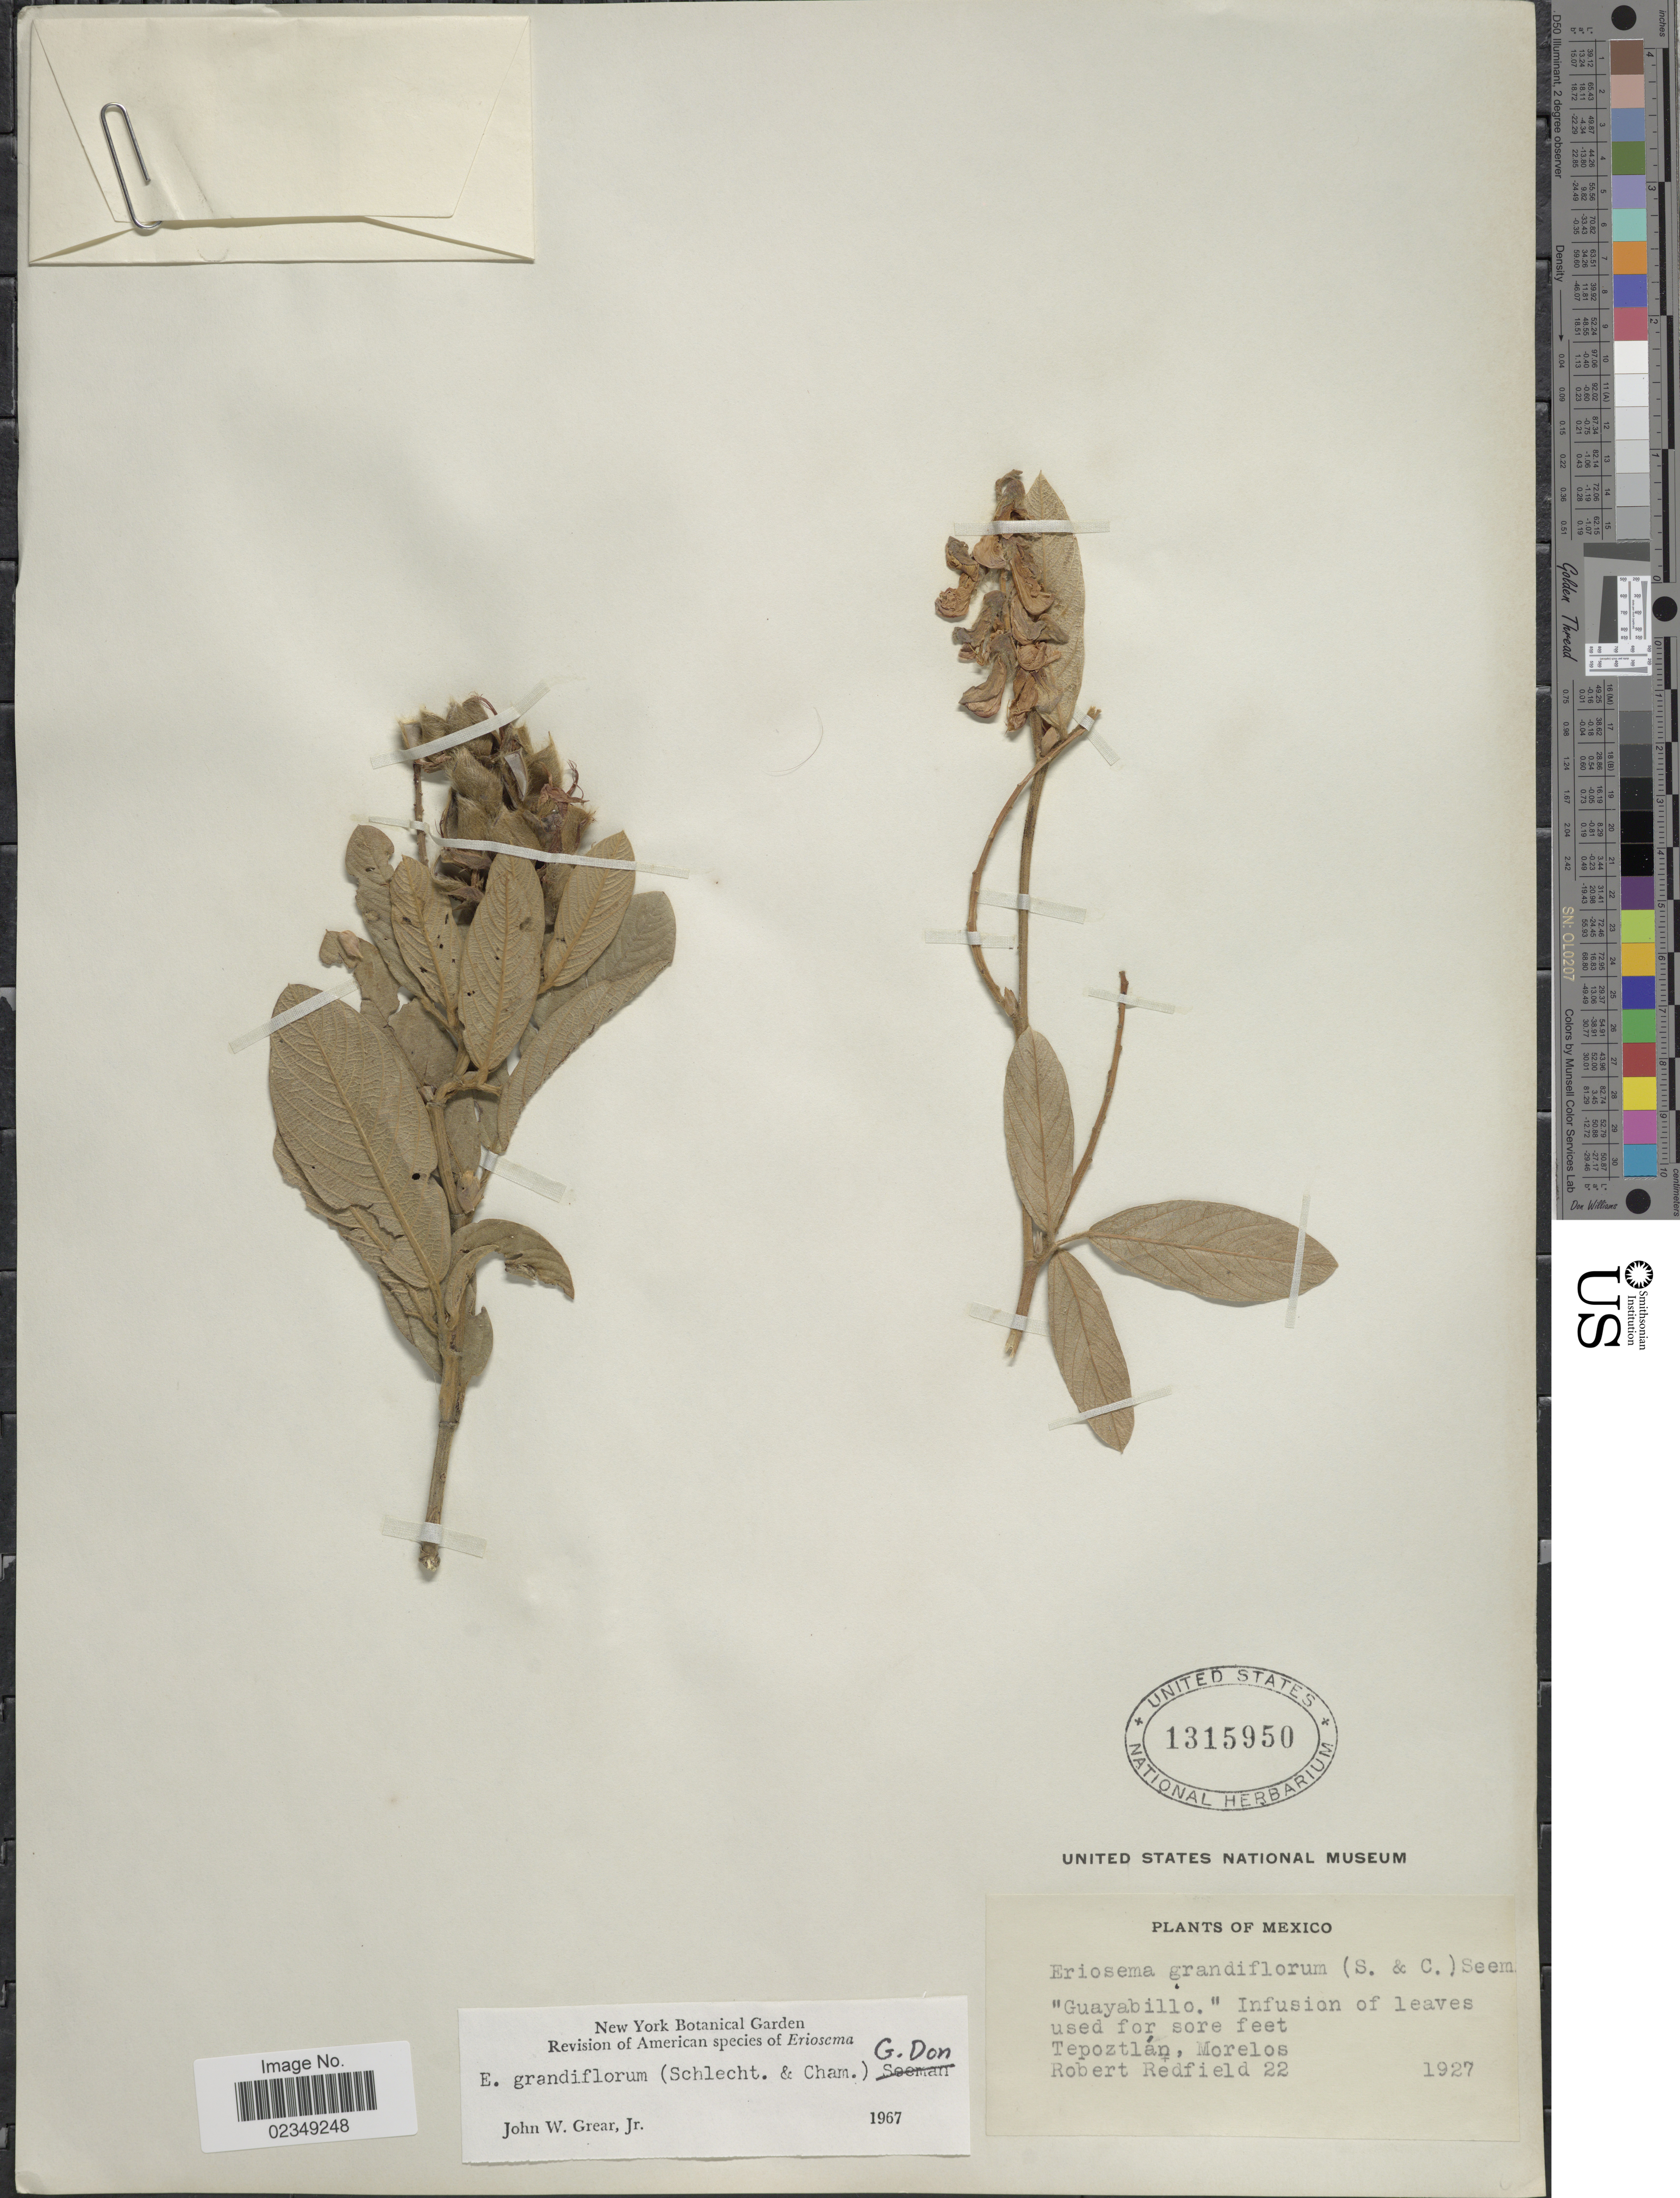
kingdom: Plantae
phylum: Tracheophyta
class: Magnoliopsida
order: Fabales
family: Fabaceae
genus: Eriosema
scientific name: Eriosema grandiflorum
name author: (Schltdl. & Cham.) G. Don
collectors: R. Redfield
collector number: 22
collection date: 1927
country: Mexico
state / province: Morelos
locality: Tepoztlan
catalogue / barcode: US 1315950